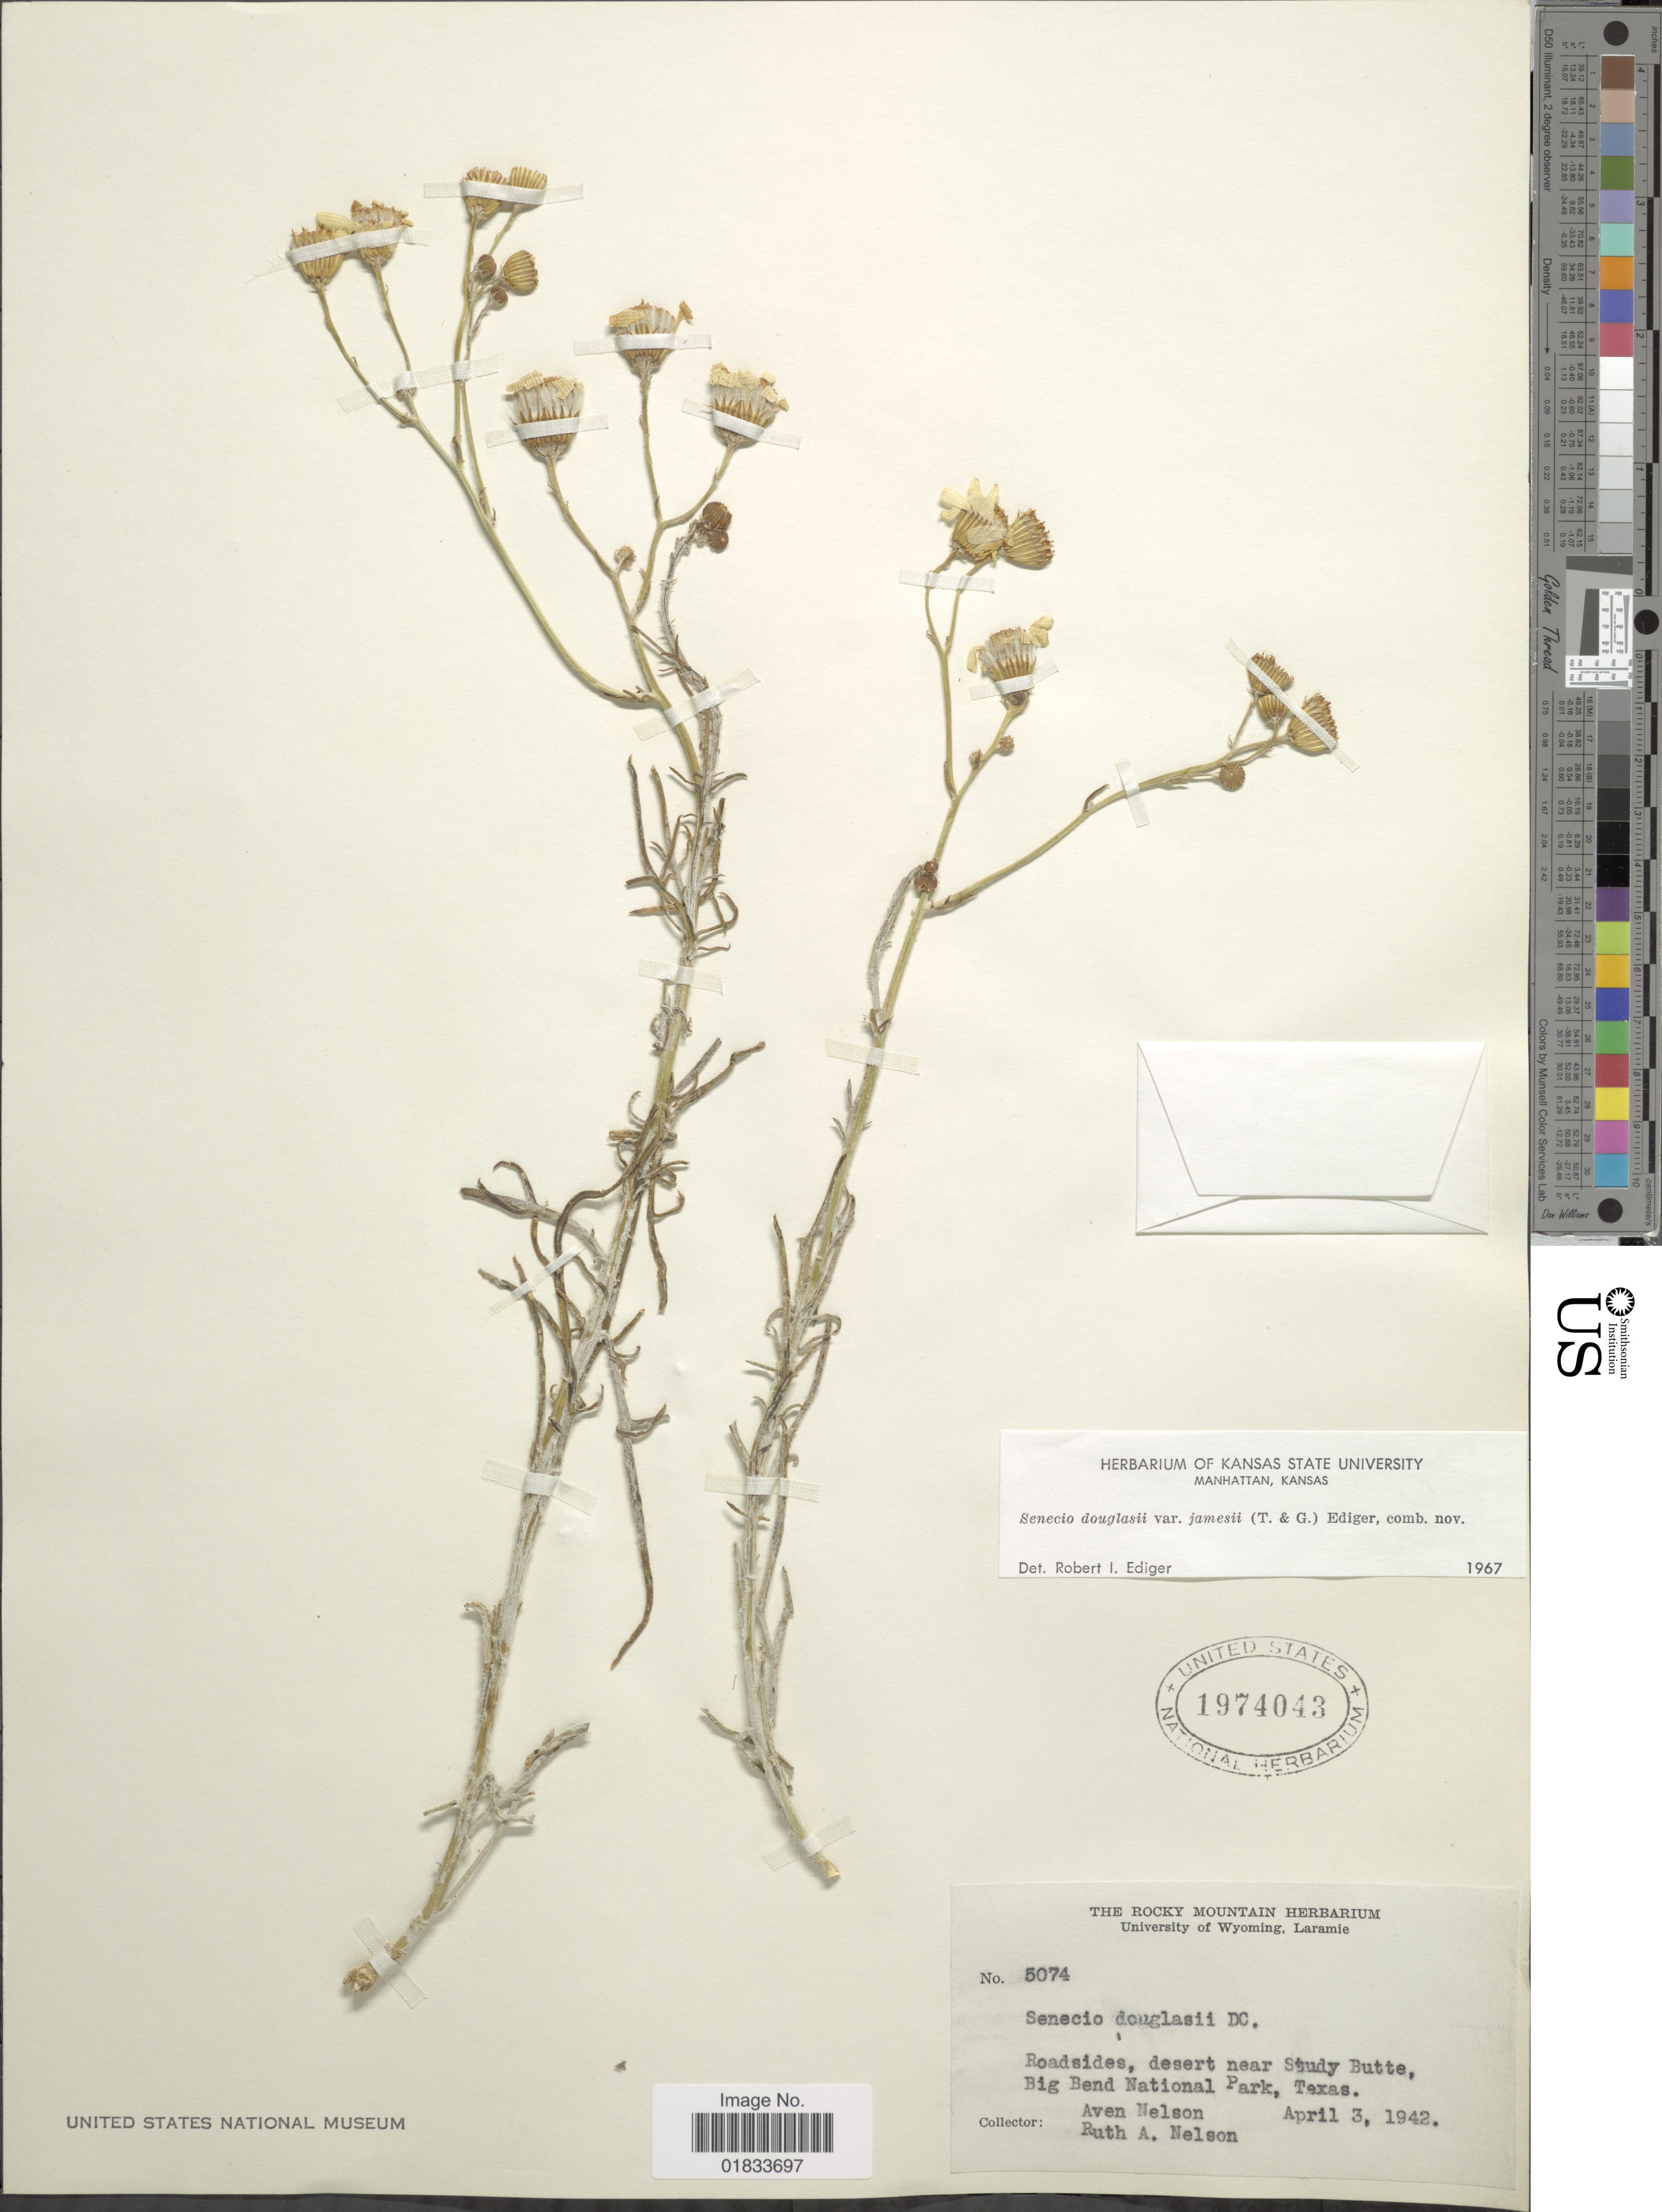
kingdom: Plantae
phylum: Tracheophyta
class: Magnoliopsida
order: Asterales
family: Asteraceae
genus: Senecio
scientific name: Senecio flaccidus var. flaccidus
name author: Less.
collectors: A. Nelson & R. A. Nelson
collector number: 5074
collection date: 1942-04-03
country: United States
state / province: Texas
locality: Roadsides, desert near Study Butte, Big Bend National Park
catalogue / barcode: US 1974043